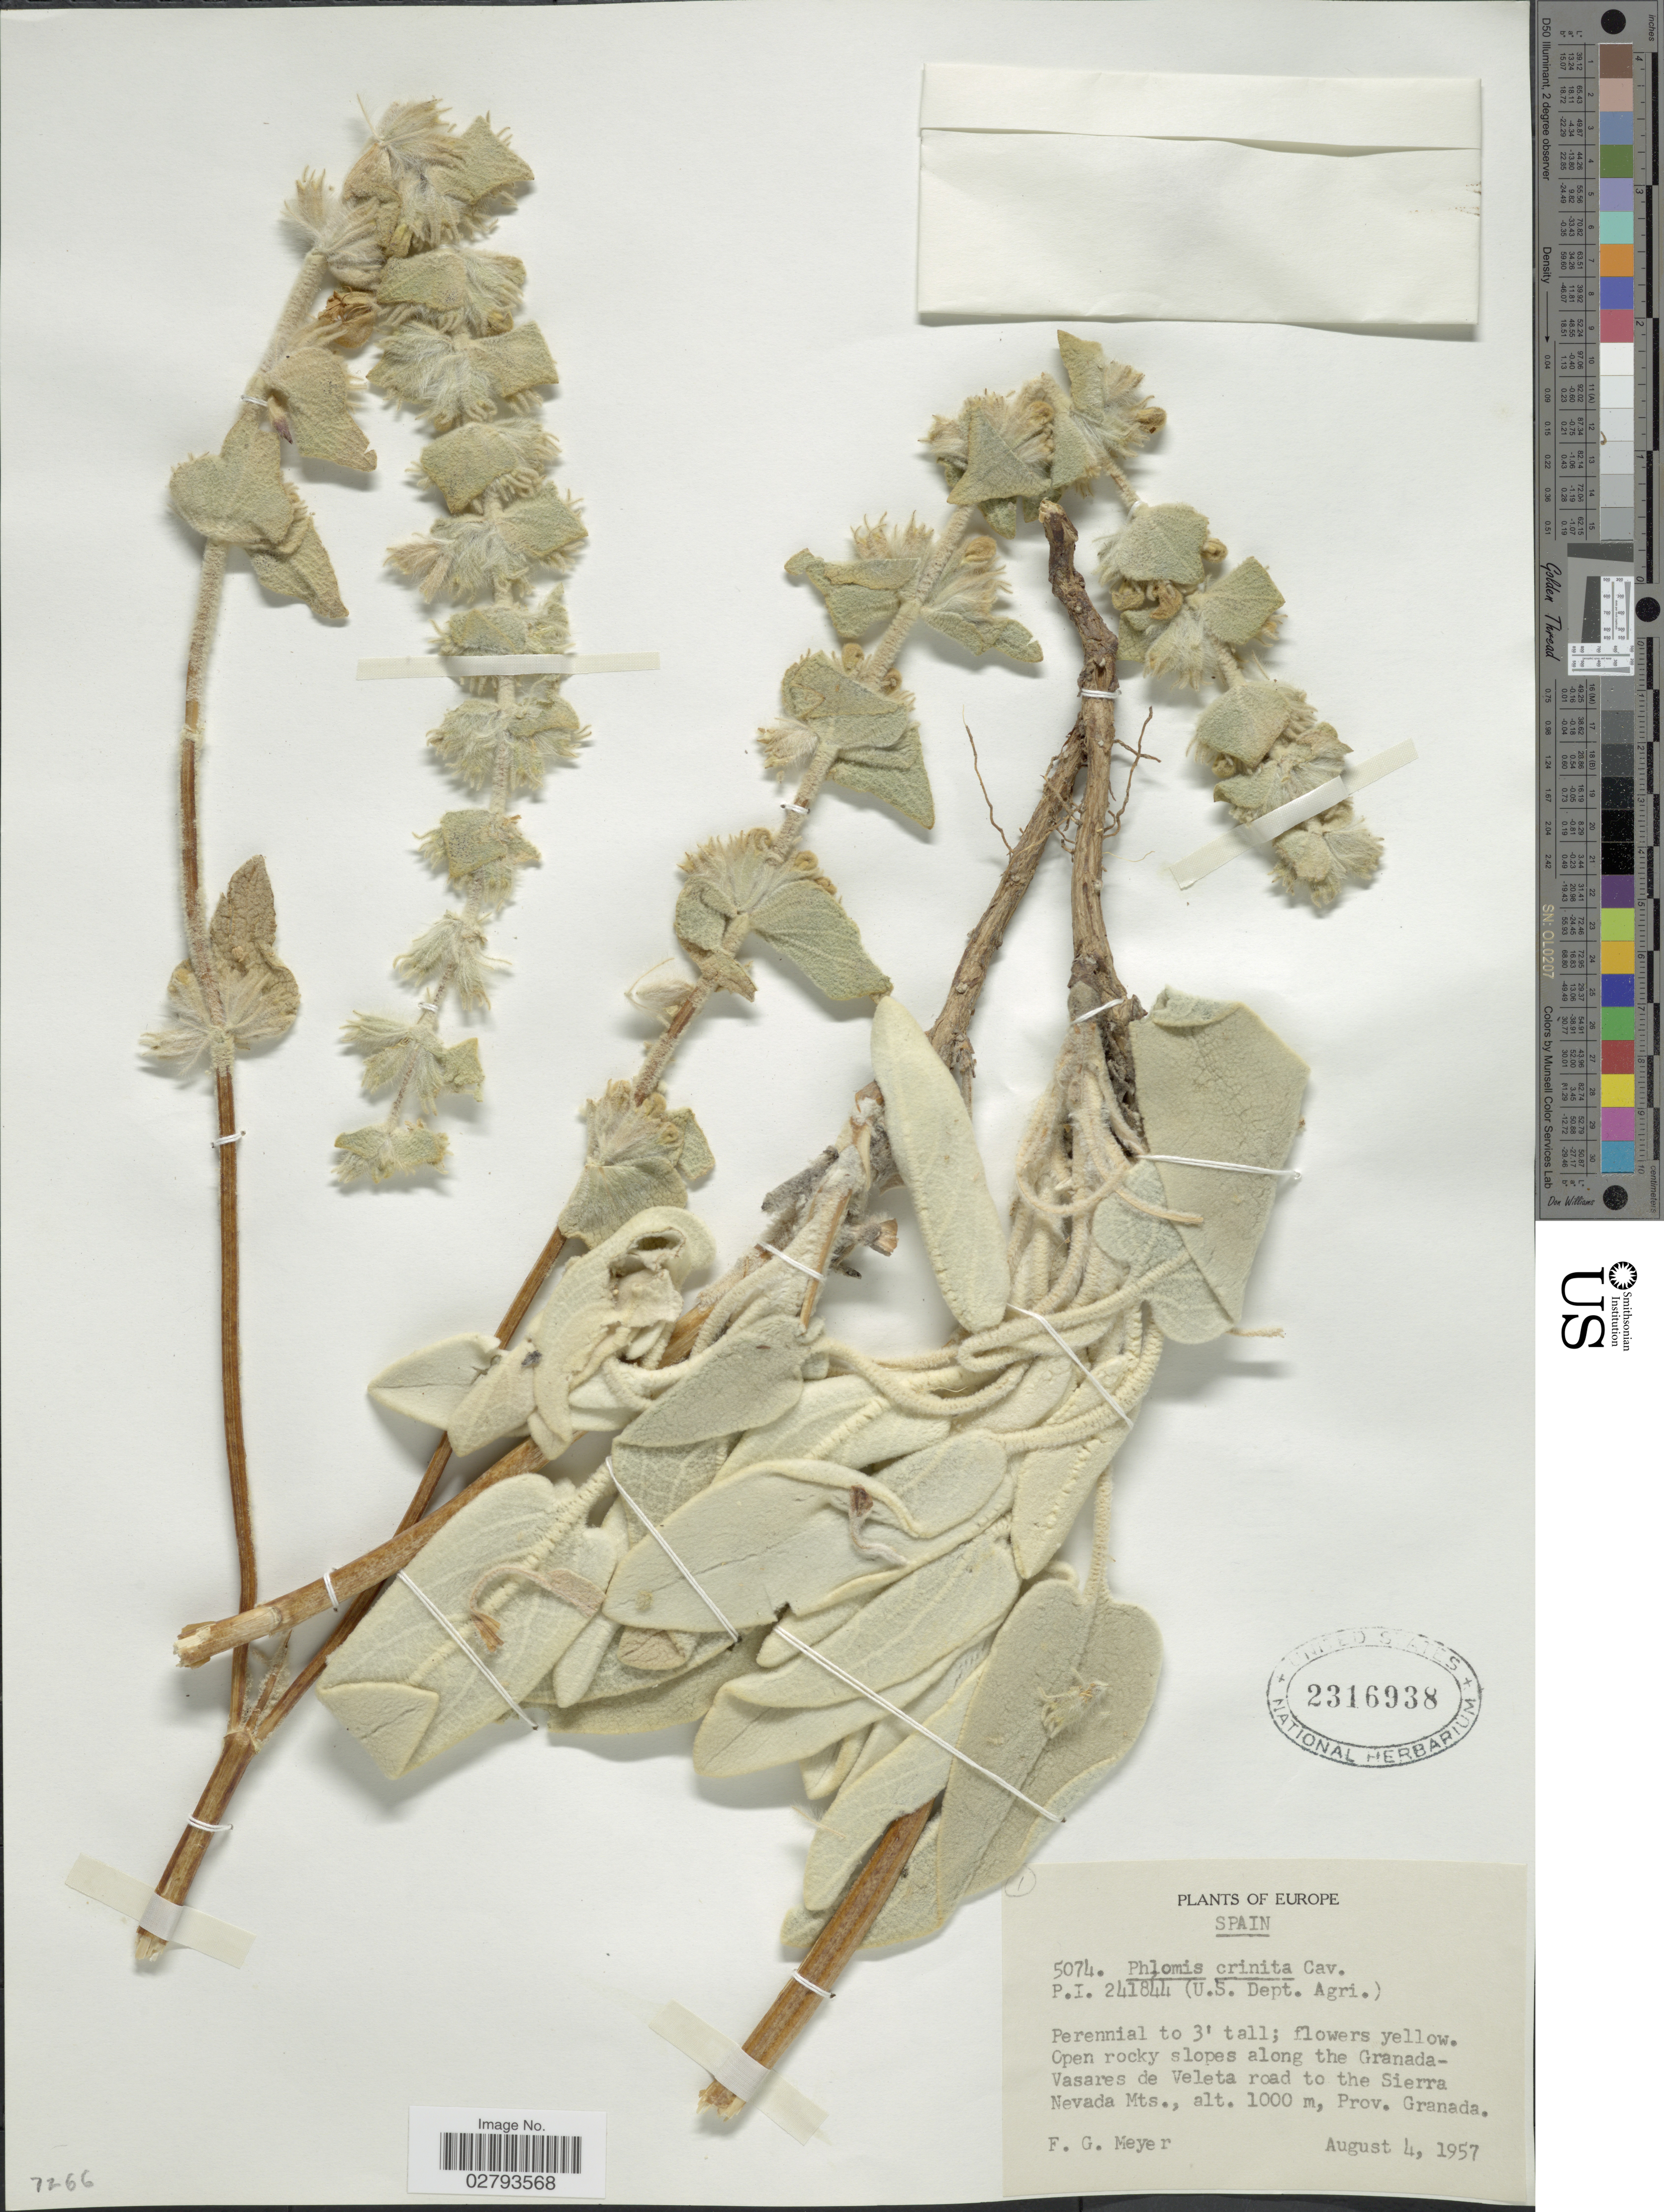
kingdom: Plantae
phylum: Tracheophyta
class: Magnoliopsida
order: Lamiales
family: Lamiaceae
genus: Phlomis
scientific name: Phlomis crinita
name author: Cav.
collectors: F. G. Meyer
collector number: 5074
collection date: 1957-08-04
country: Spain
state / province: Andalucia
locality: Europe. Open rocky slopes along the Granada-Vasares de Veleta road to the Sierra Nevada Mts. Prov. Granada.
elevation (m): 1000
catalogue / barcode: US 2316938